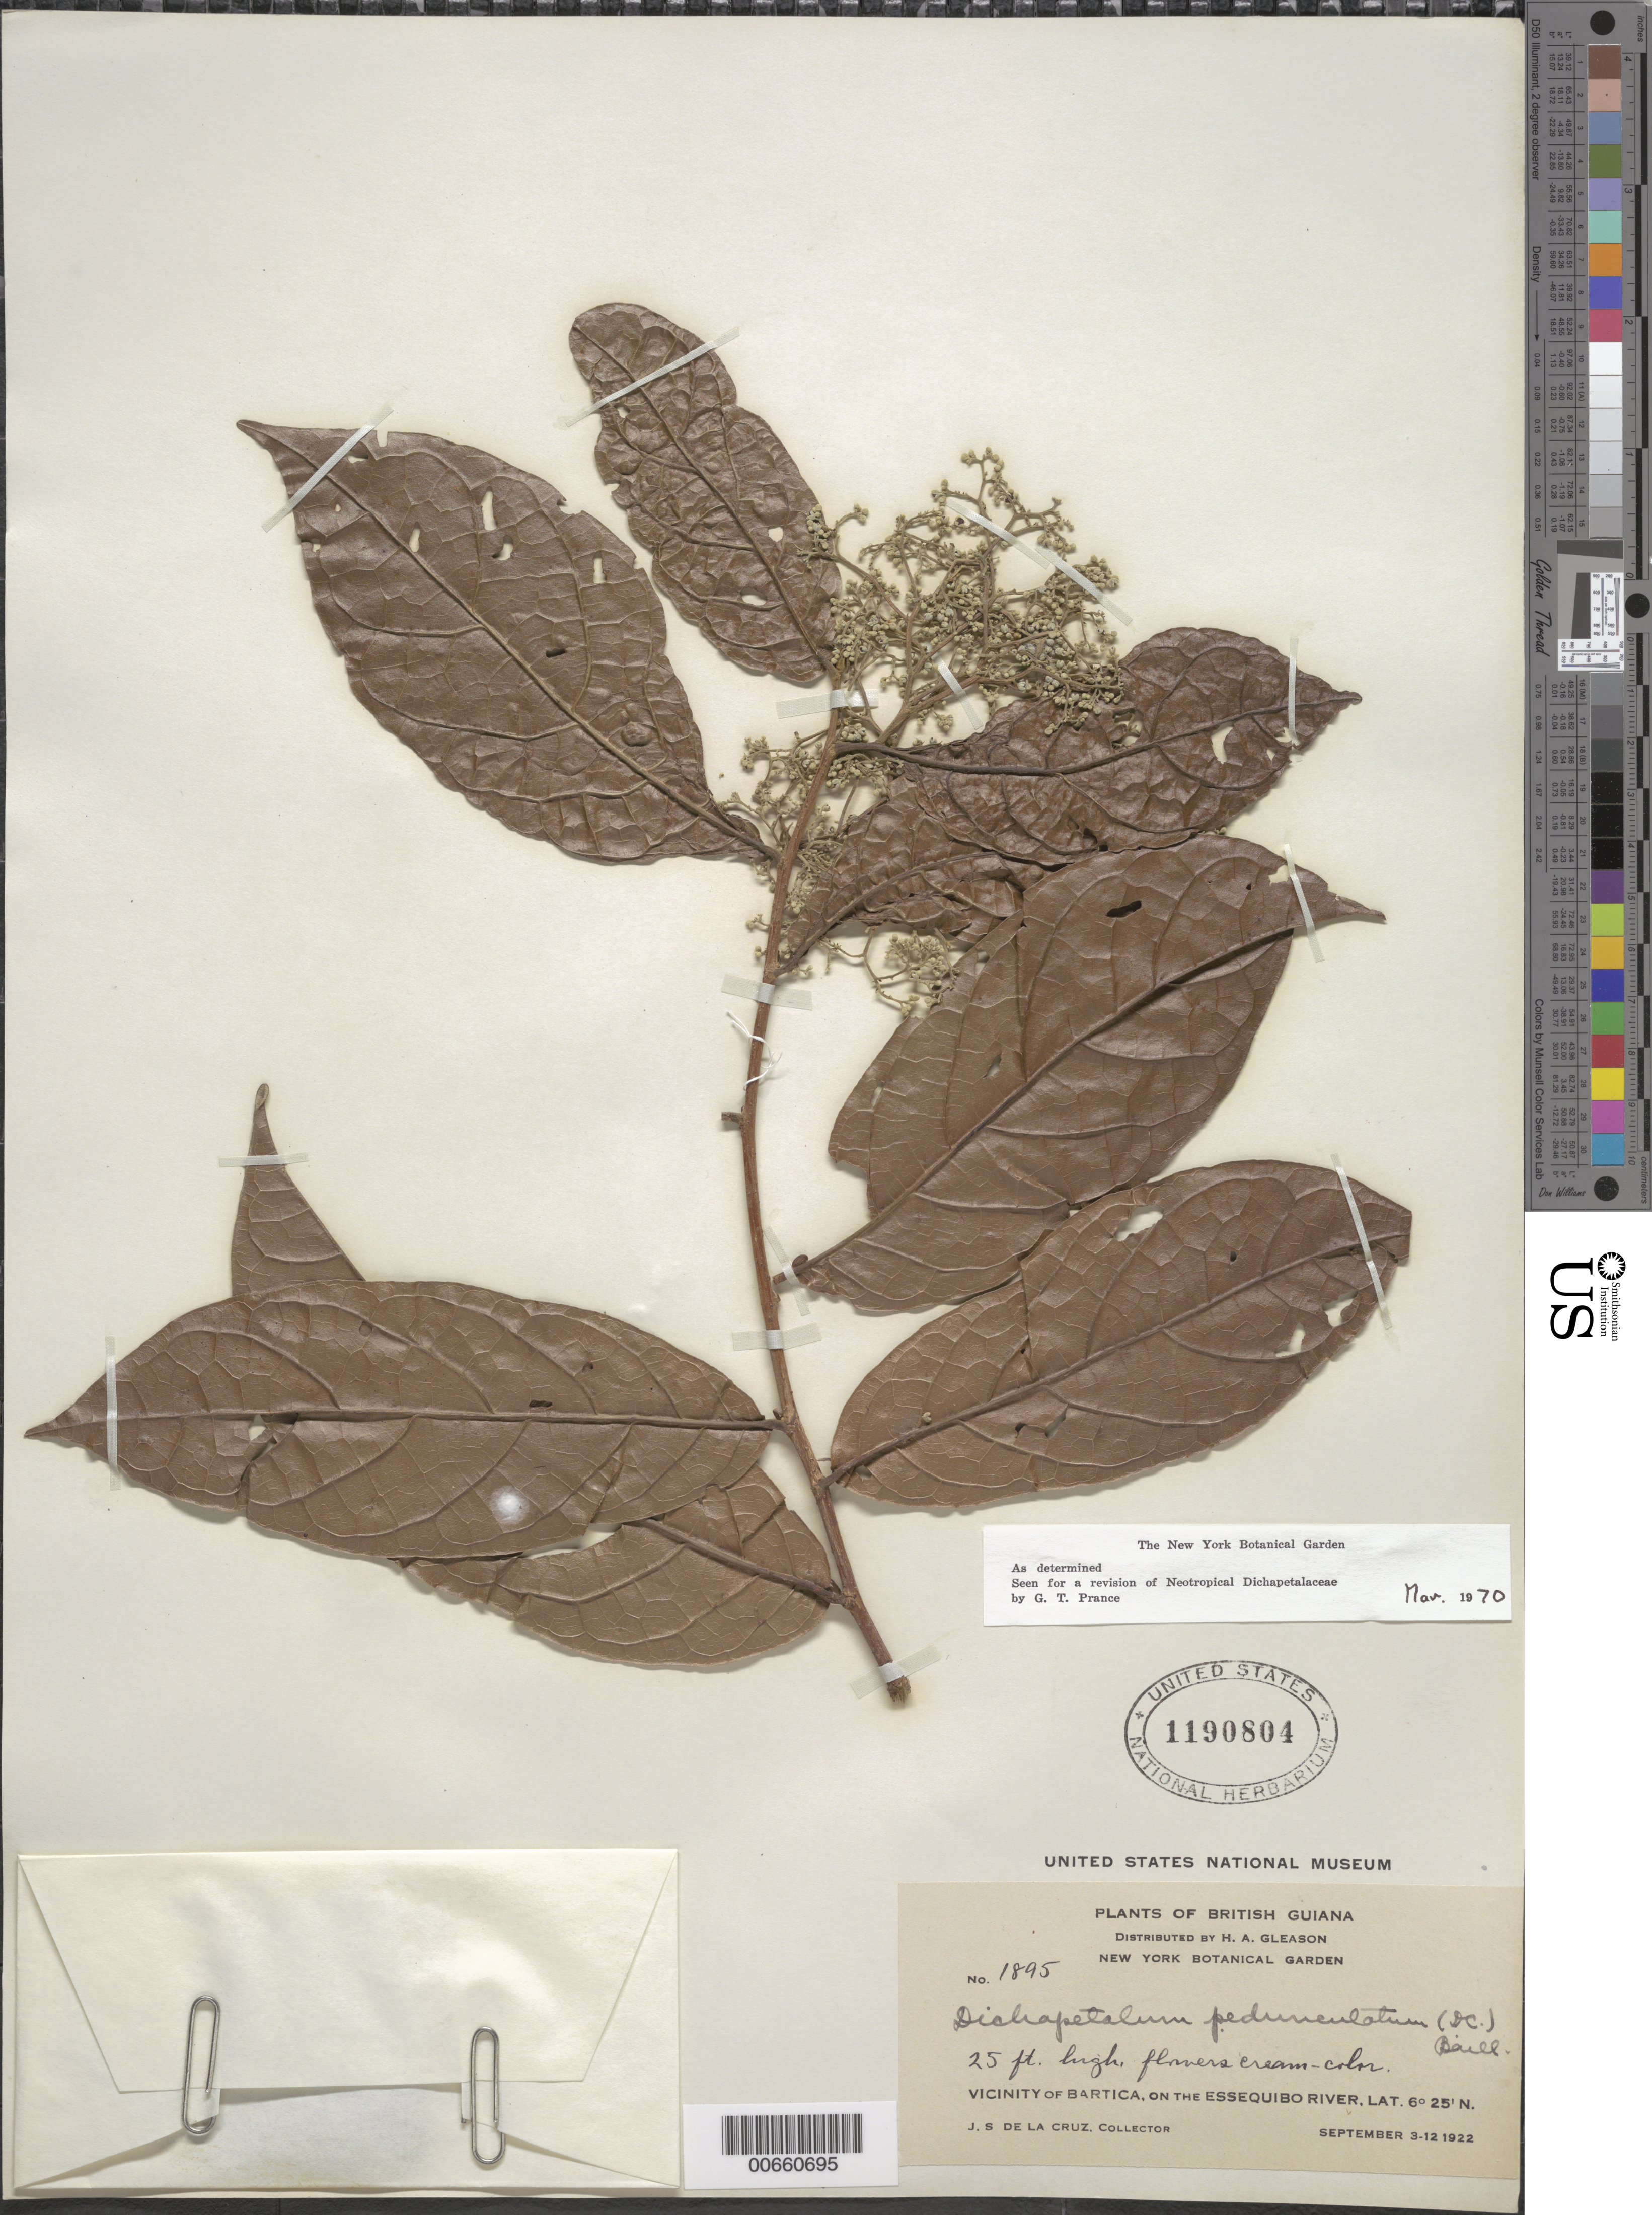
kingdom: Plantae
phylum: Tracheophyta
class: Magnoliopsida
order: Malpighiales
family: Dichapetalaceae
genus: Dichapetalum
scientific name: Dichapetalum pedunculatum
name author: (DC.) Baill.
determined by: Prance, G. T.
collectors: J. S. de la Cruz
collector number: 1895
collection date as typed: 3-Sep-22 to 12-Sep-22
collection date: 1922-09-03/1922-09-12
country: Guyana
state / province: Cuyuni-Mazaruni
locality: Bartica, vic., on the Essequibo River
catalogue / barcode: US 1190804